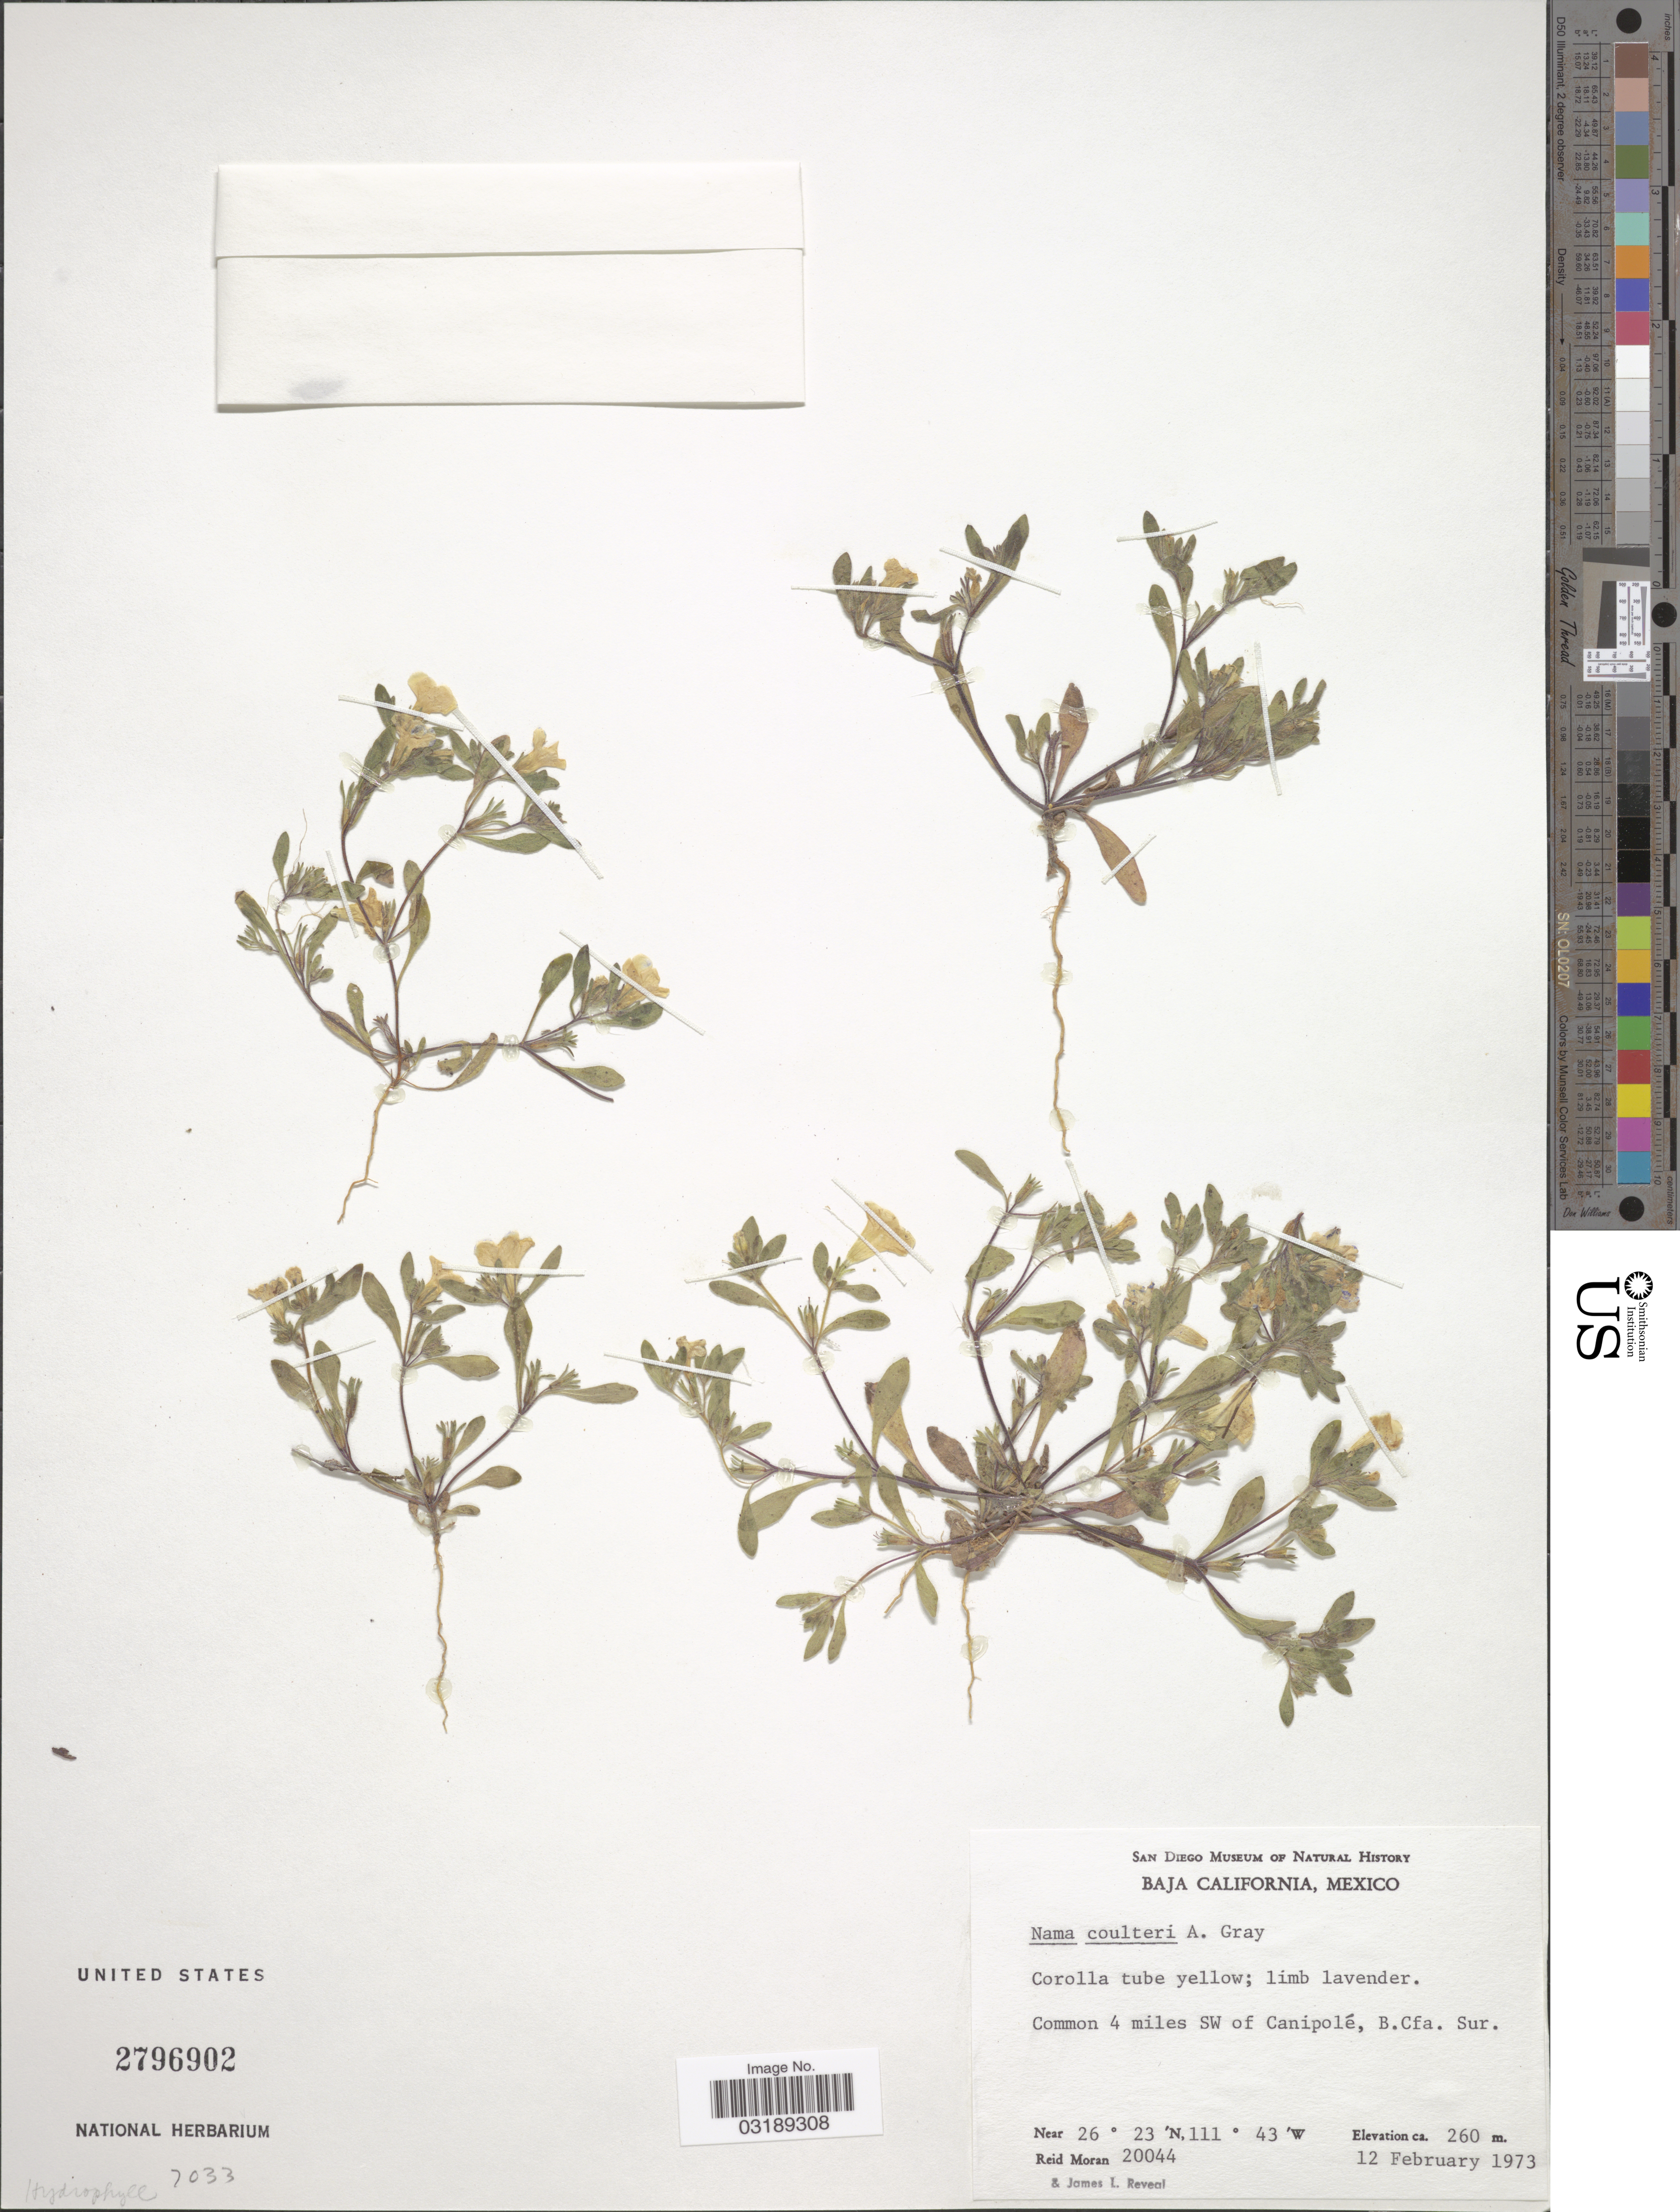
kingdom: Plantae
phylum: Tracheophyta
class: Magnoliopsida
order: Boraginales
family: Namaceae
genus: Nama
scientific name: Nama coulteri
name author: A. Gray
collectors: R. Moran & J. L. Reveal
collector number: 20044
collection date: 1973-02-12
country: Mexico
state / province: Baja California Sur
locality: Common 4 miles SW of Canipolé, B. Cfa. Sur.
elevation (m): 260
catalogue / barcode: US 2796902